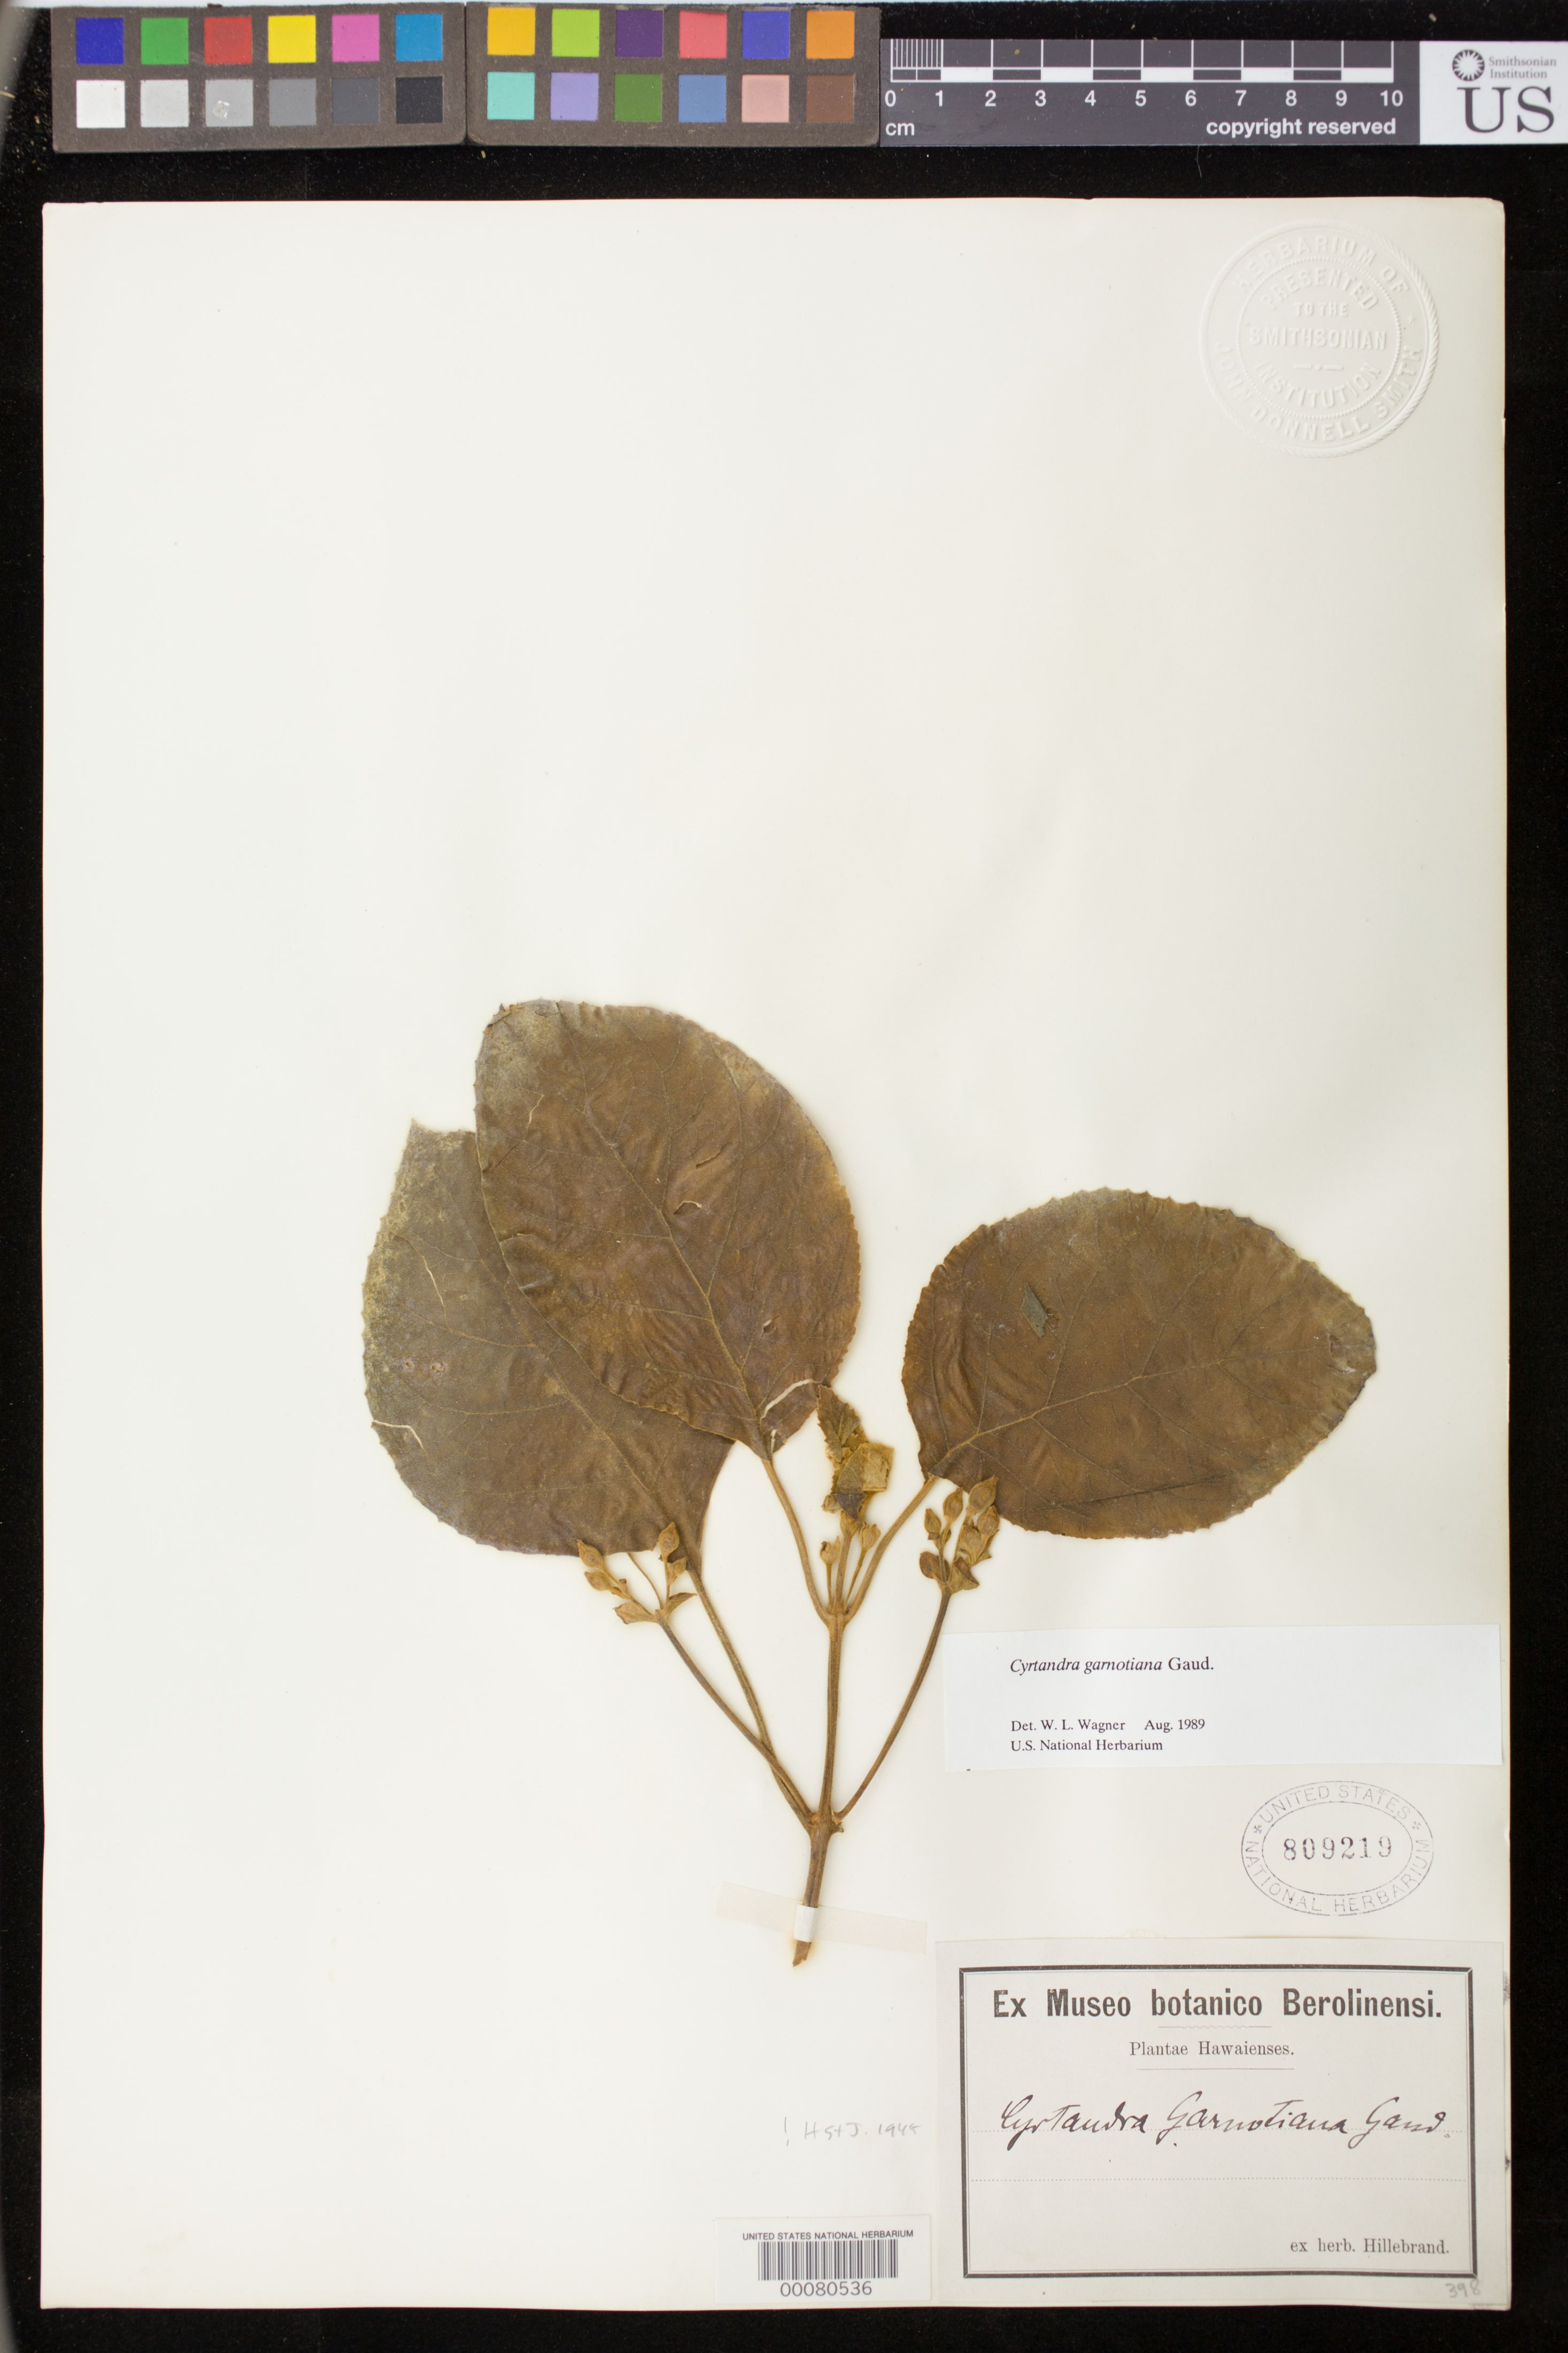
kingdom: Plantae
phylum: Tracheophyta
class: Magnoliopsida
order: Lamiales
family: Gesneriaceae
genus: Cyrtandra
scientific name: Cyrtandra garnotiana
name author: Gaudich.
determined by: St. John, H.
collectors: W. Hillebrand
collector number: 398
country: United States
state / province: Hawaii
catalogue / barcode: US 809219